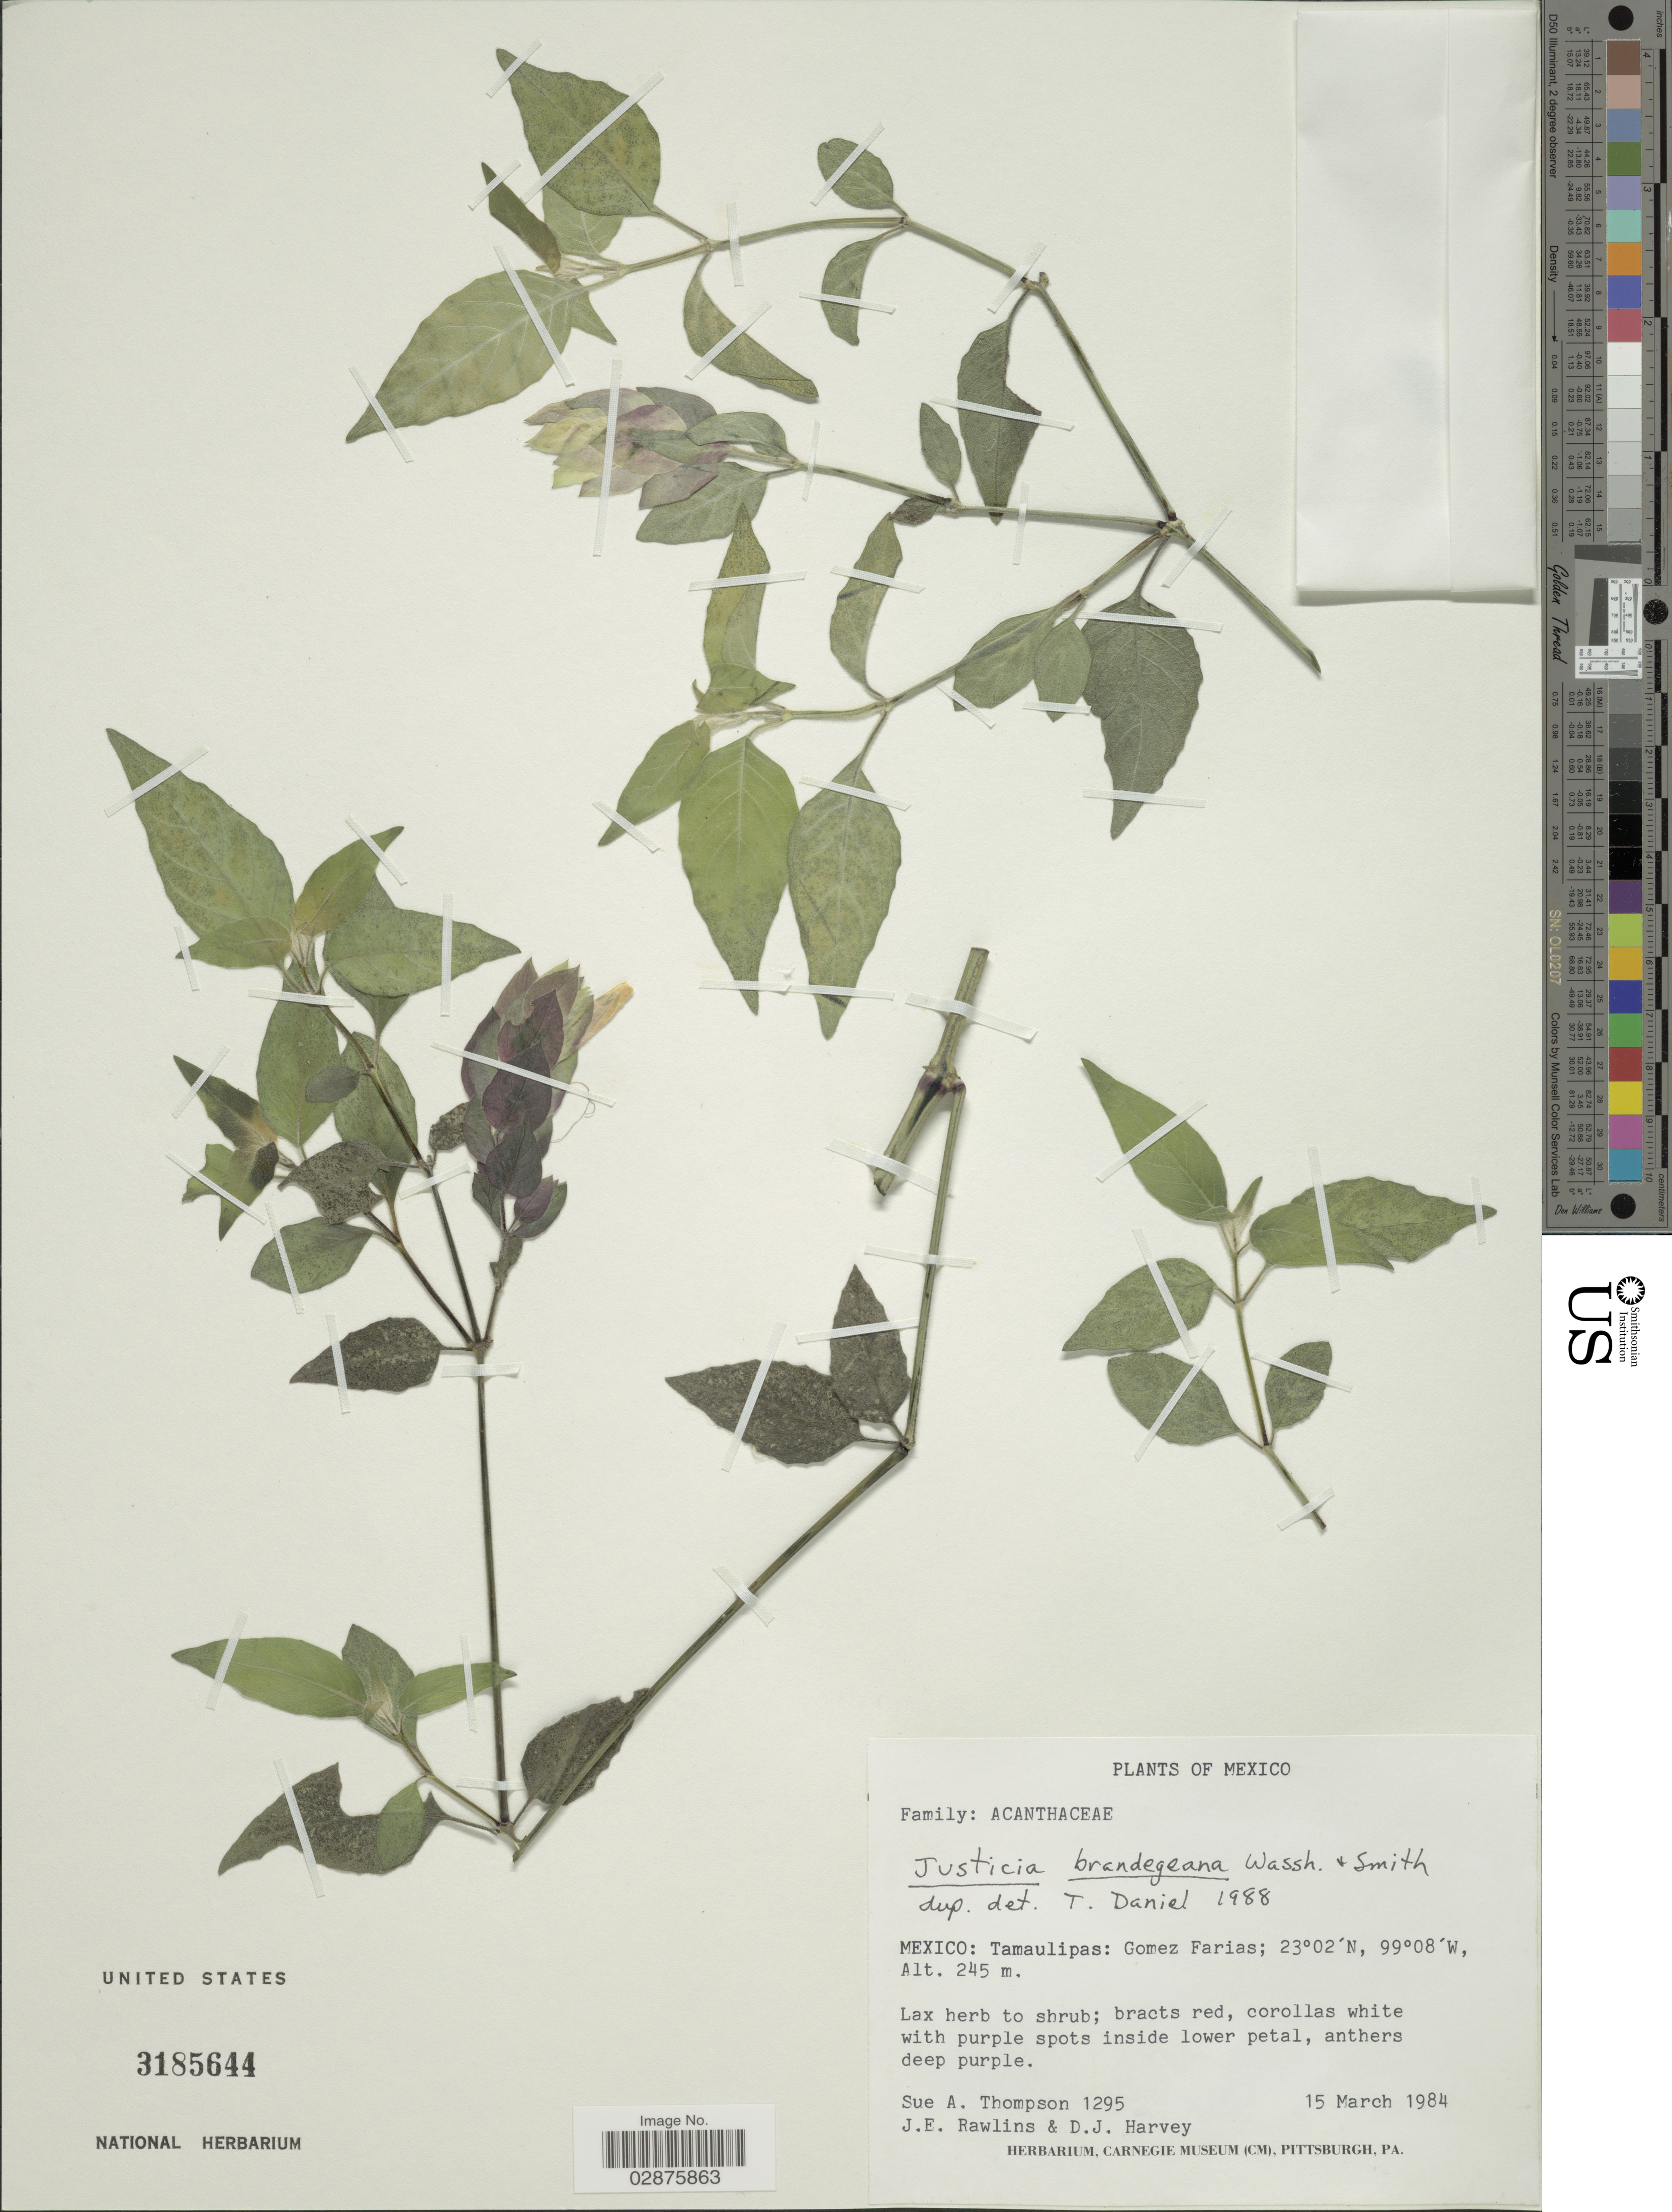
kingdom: Plantae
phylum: Tracheophyta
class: Magnoliopsida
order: Lamiales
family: Acanthaceae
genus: Justicia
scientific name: Justicia brandegeana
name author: Wassh. & L.B. Sm.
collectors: S. A. Thompson, J. Rawlins & D. Harvey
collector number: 1295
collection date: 1984-03-15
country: Mexico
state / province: Tamaulipas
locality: Gomez Farias.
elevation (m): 245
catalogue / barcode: US 3185644